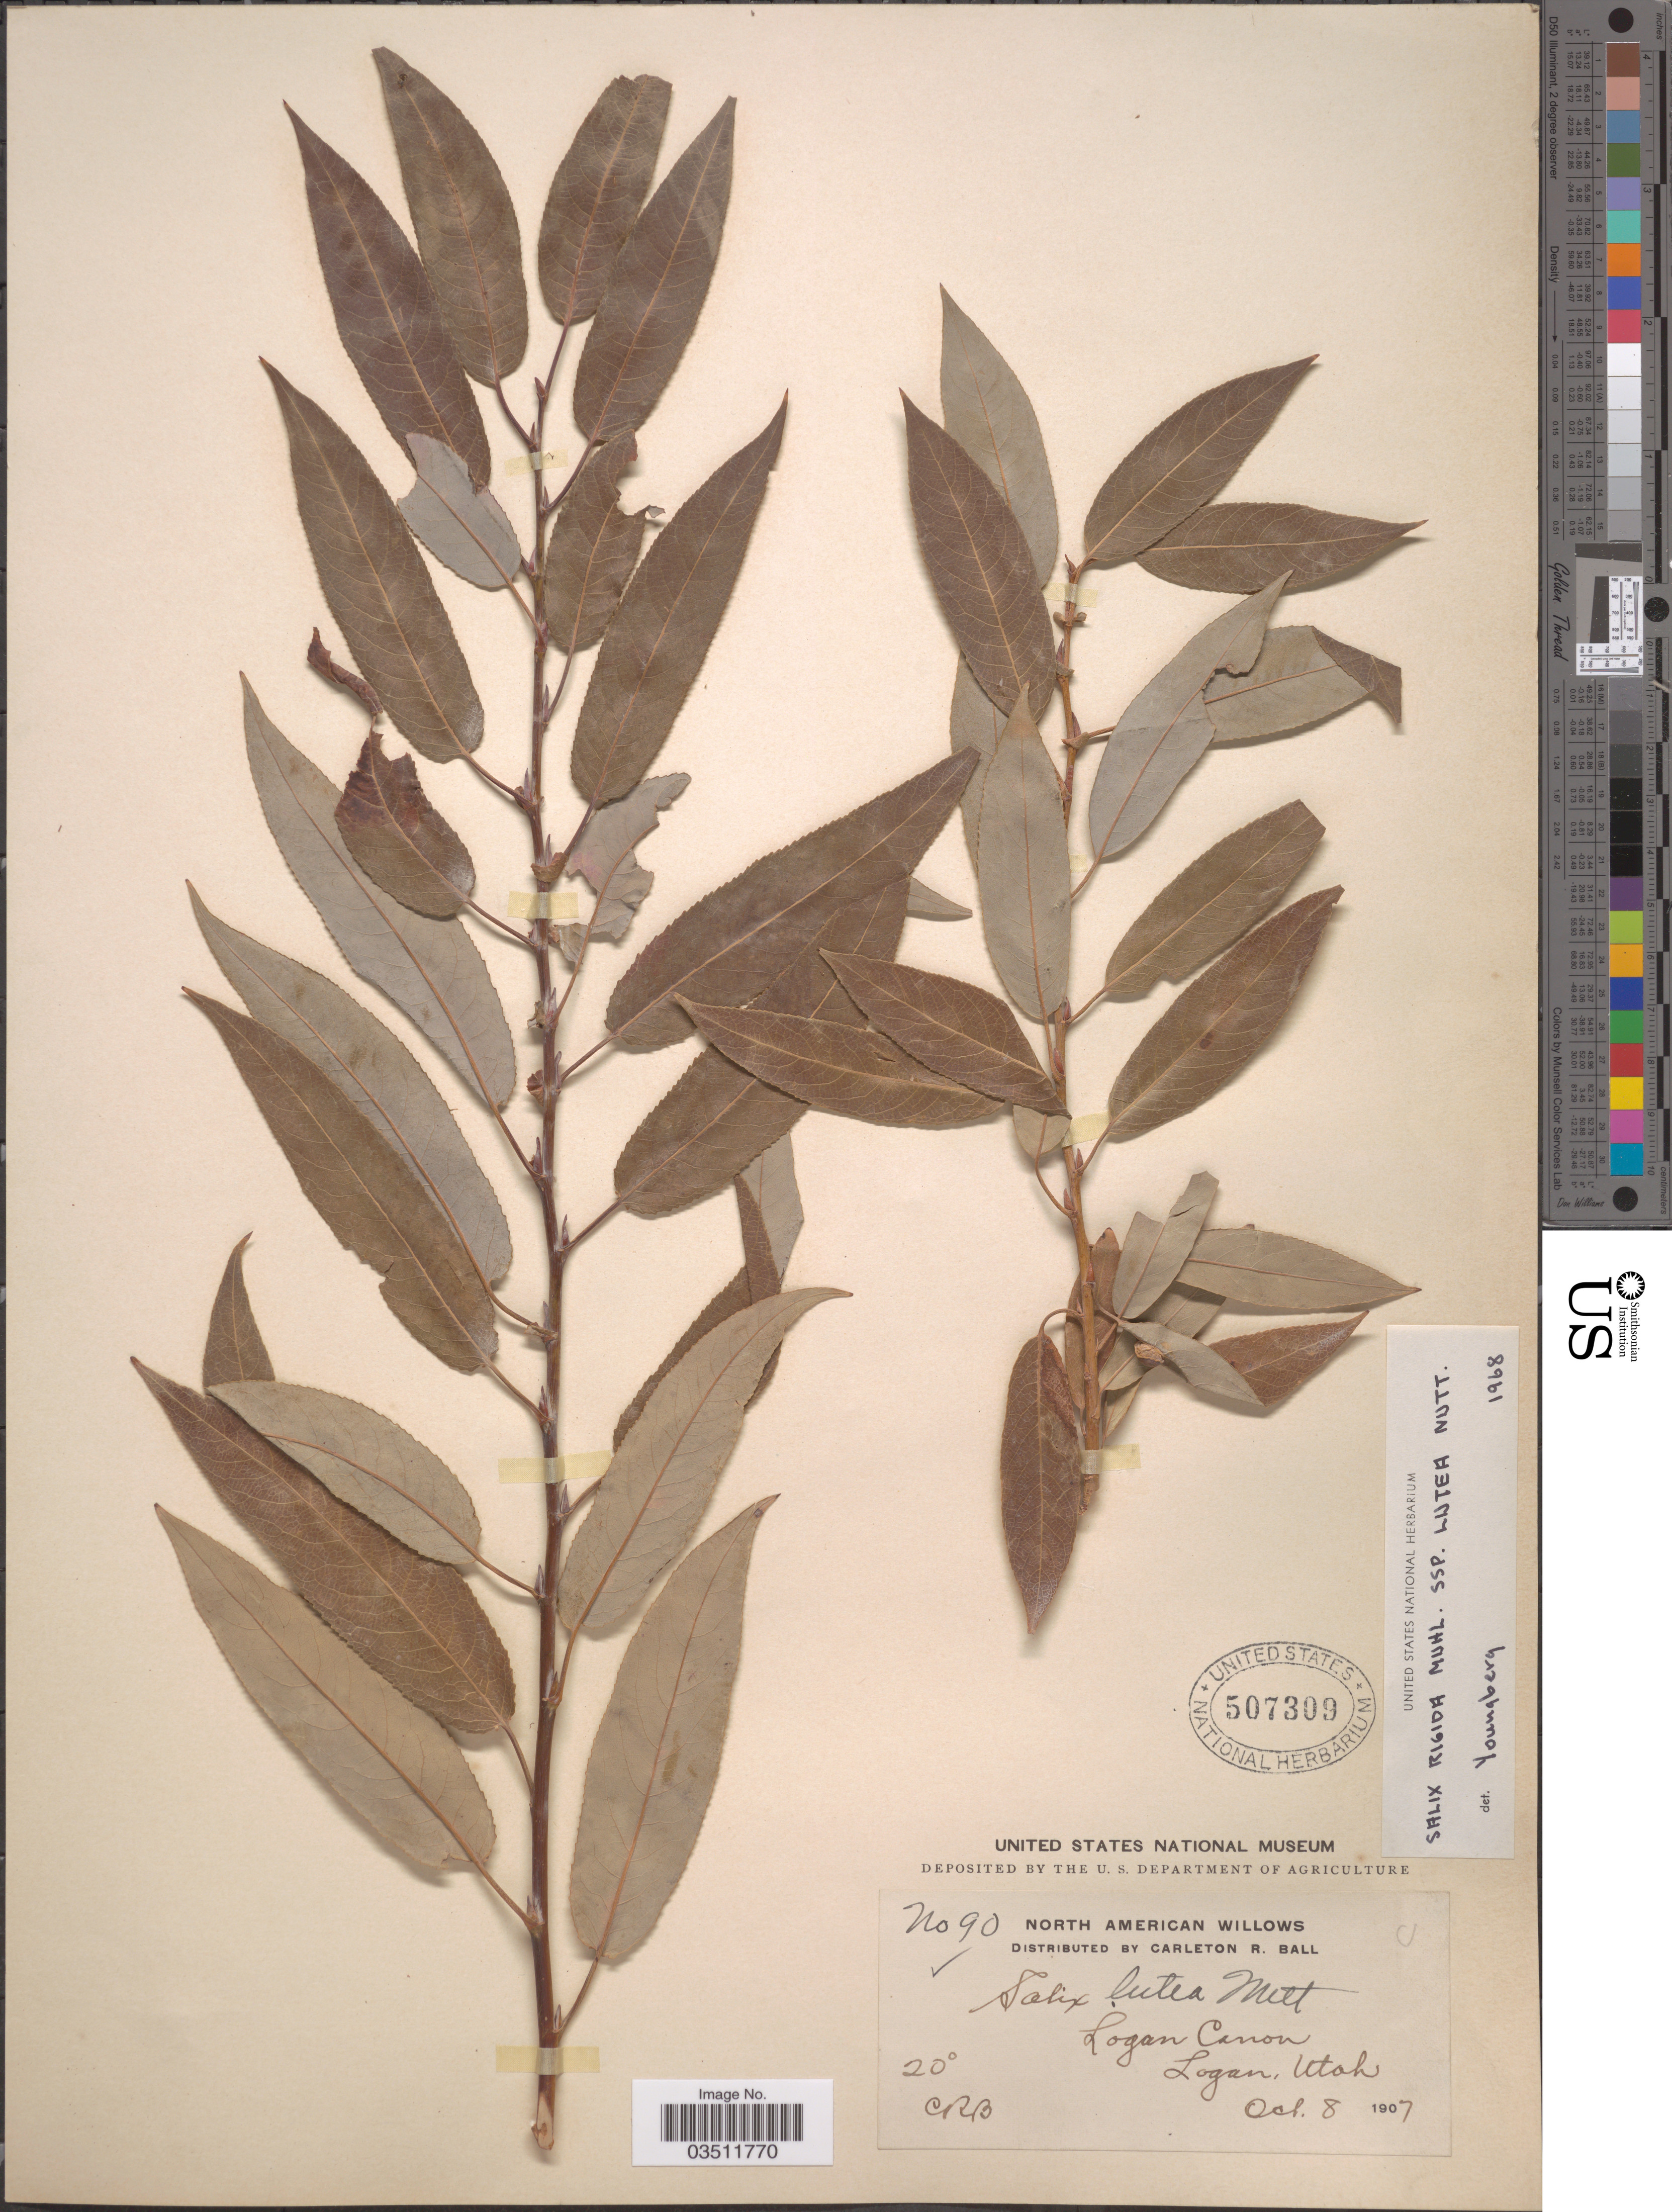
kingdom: Plantae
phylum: Tracheophyta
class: Magnoliopsida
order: Malpighiales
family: Salicaceae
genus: Salix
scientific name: Salix lutea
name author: Nutt.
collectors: C. R. Ball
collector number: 90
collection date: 1907-10-08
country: United States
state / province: Utah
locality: Logan Canon, Logan.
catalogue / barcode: US 507309